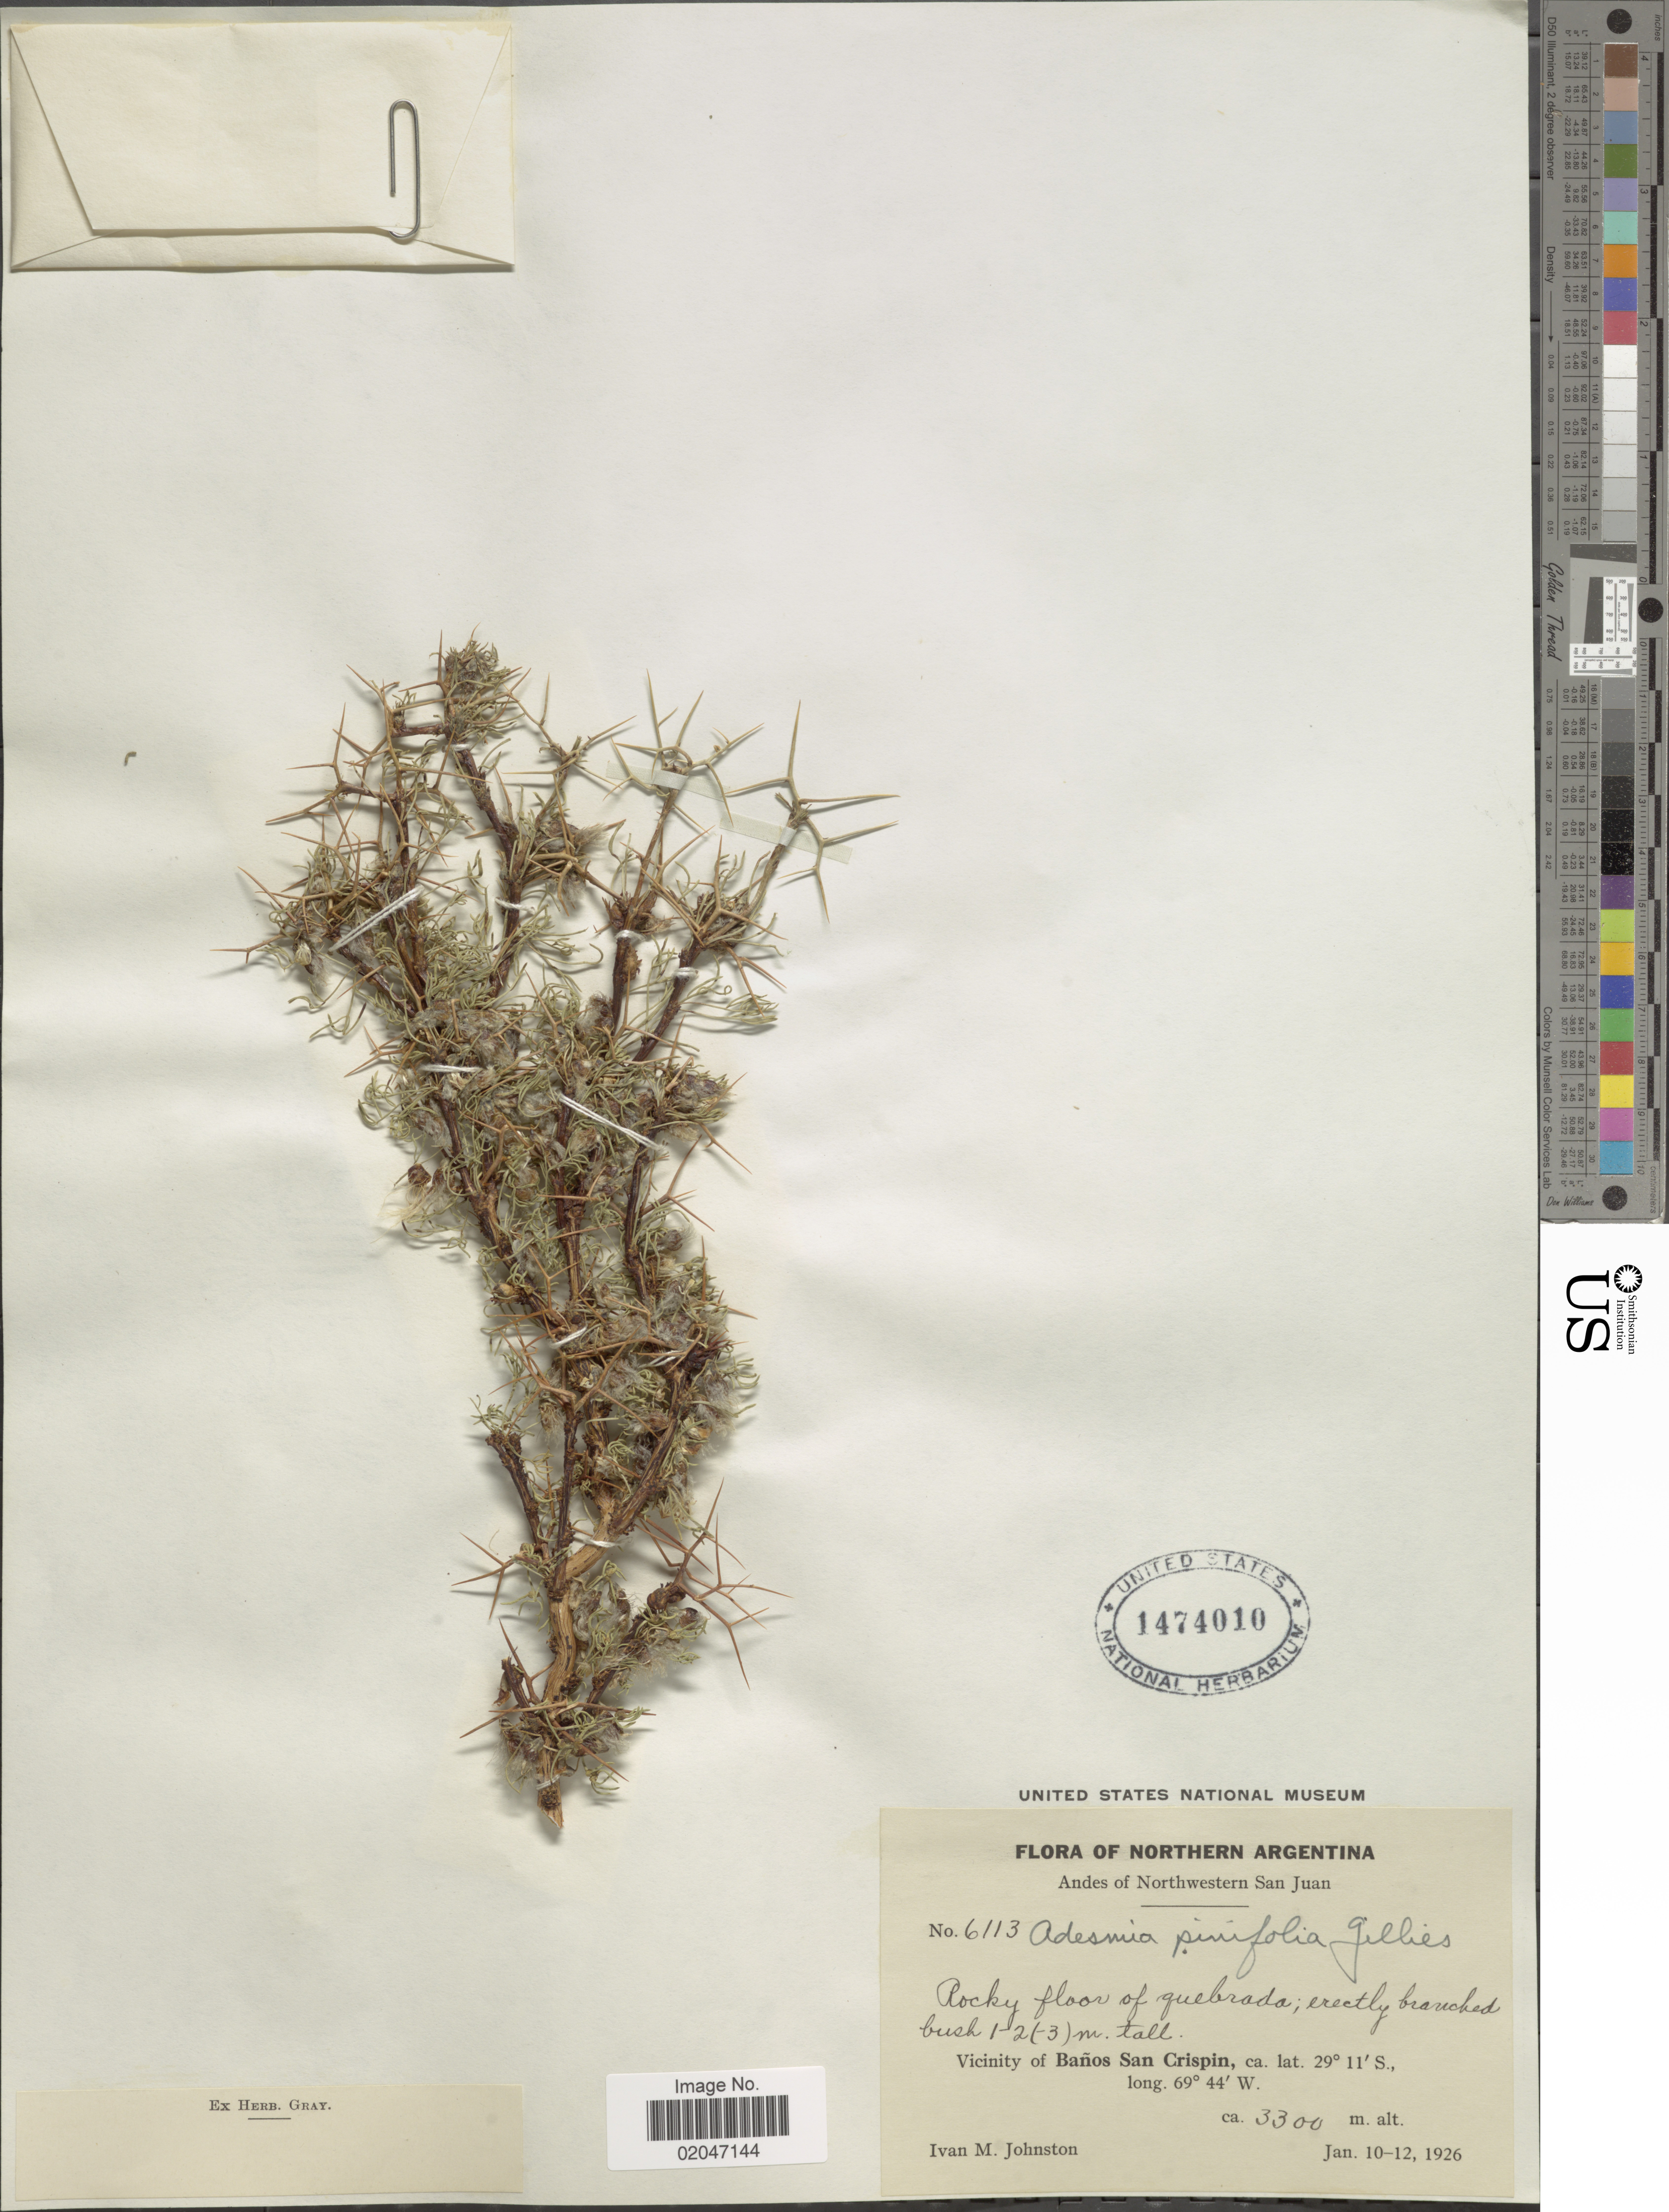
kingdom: Plantae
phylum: Tracheophyta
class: Magnoliopsida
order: Fabales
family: Fabaceae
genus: Adesmia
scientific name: Adesmia pinifolia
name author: Gillies ex Hook. & Arn.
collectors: I.M. Johnston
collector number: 6113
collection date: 1926-01-10/1926-01-12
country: Argentina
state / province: San Juan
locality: Northern Argentina, Andes of Northwestern San Juan, Vicinity of Baños San Crispin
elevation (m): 3300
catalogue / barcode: US 1474010